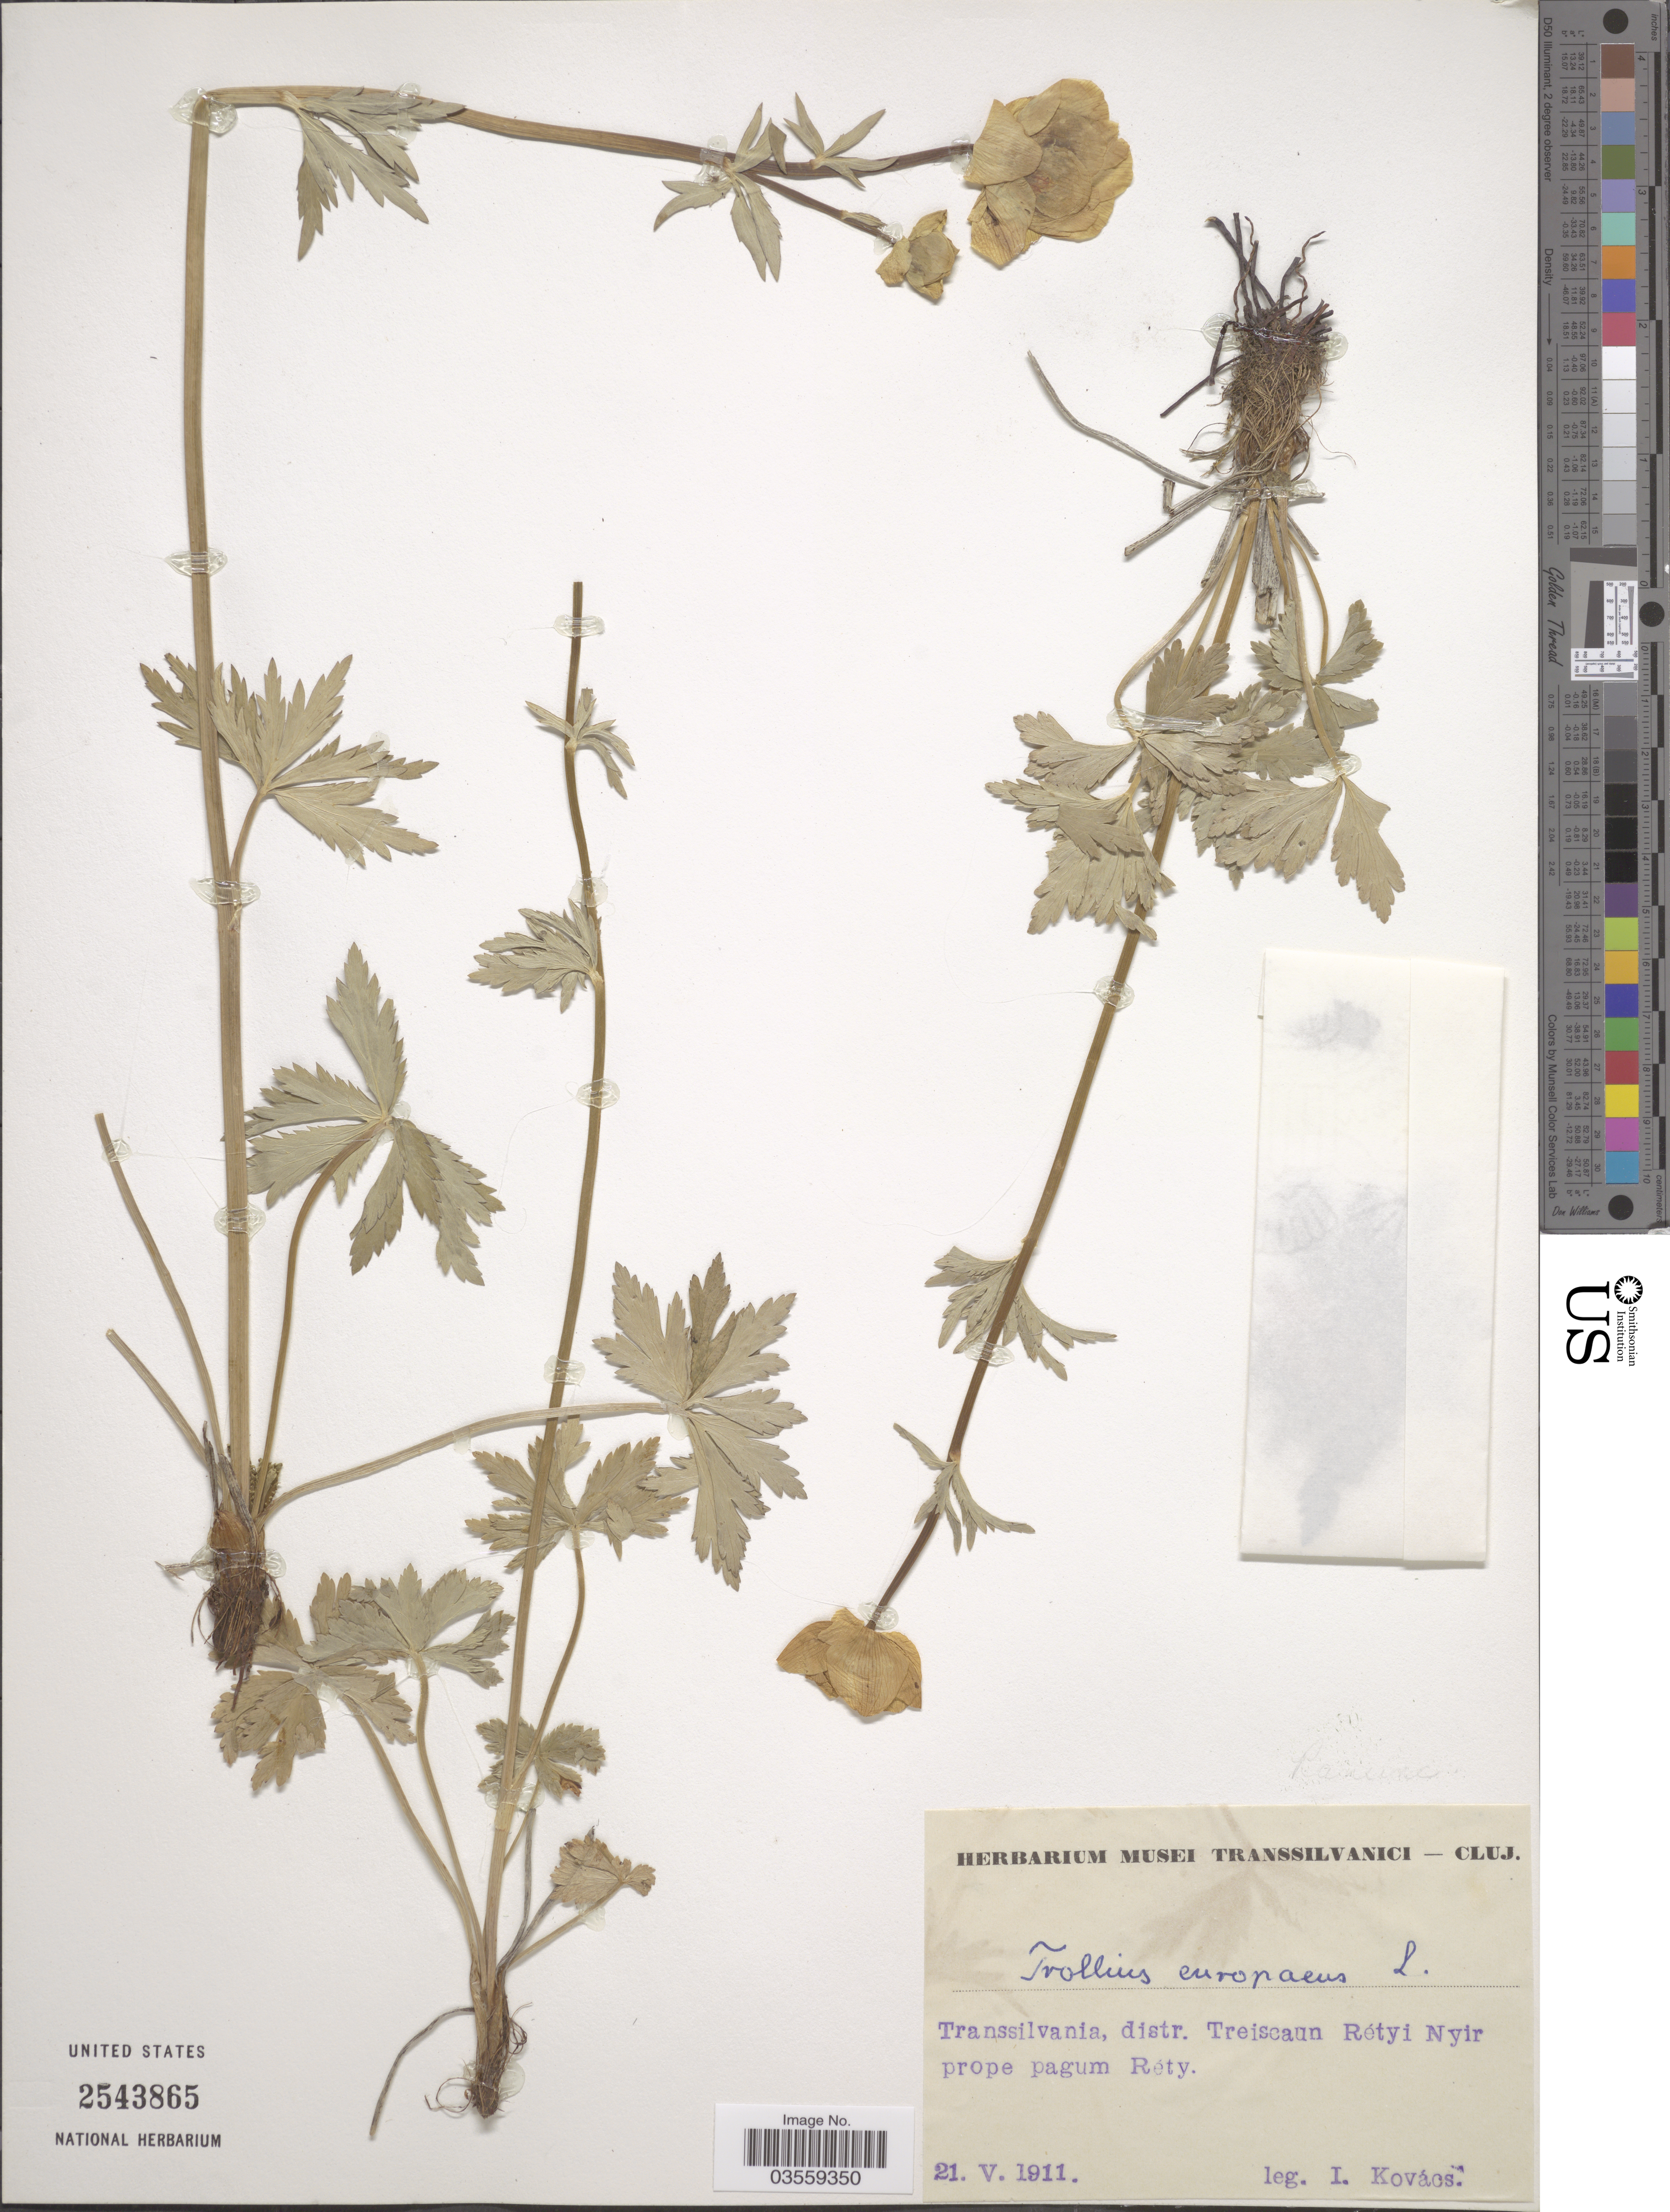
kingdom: Plantae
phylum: Tracheophyta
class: Magnoliopsida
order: Ranunculales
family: Ranunculaceae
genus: Trollius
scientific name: Trollius europaeus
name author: L.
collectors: I. Kovács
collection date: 1911-05-21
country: Romania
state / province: Cluj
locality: Transsilvania, distr. Treiscaun Rétyi Nyir prope pagum Réty.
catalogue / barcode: US 2543865